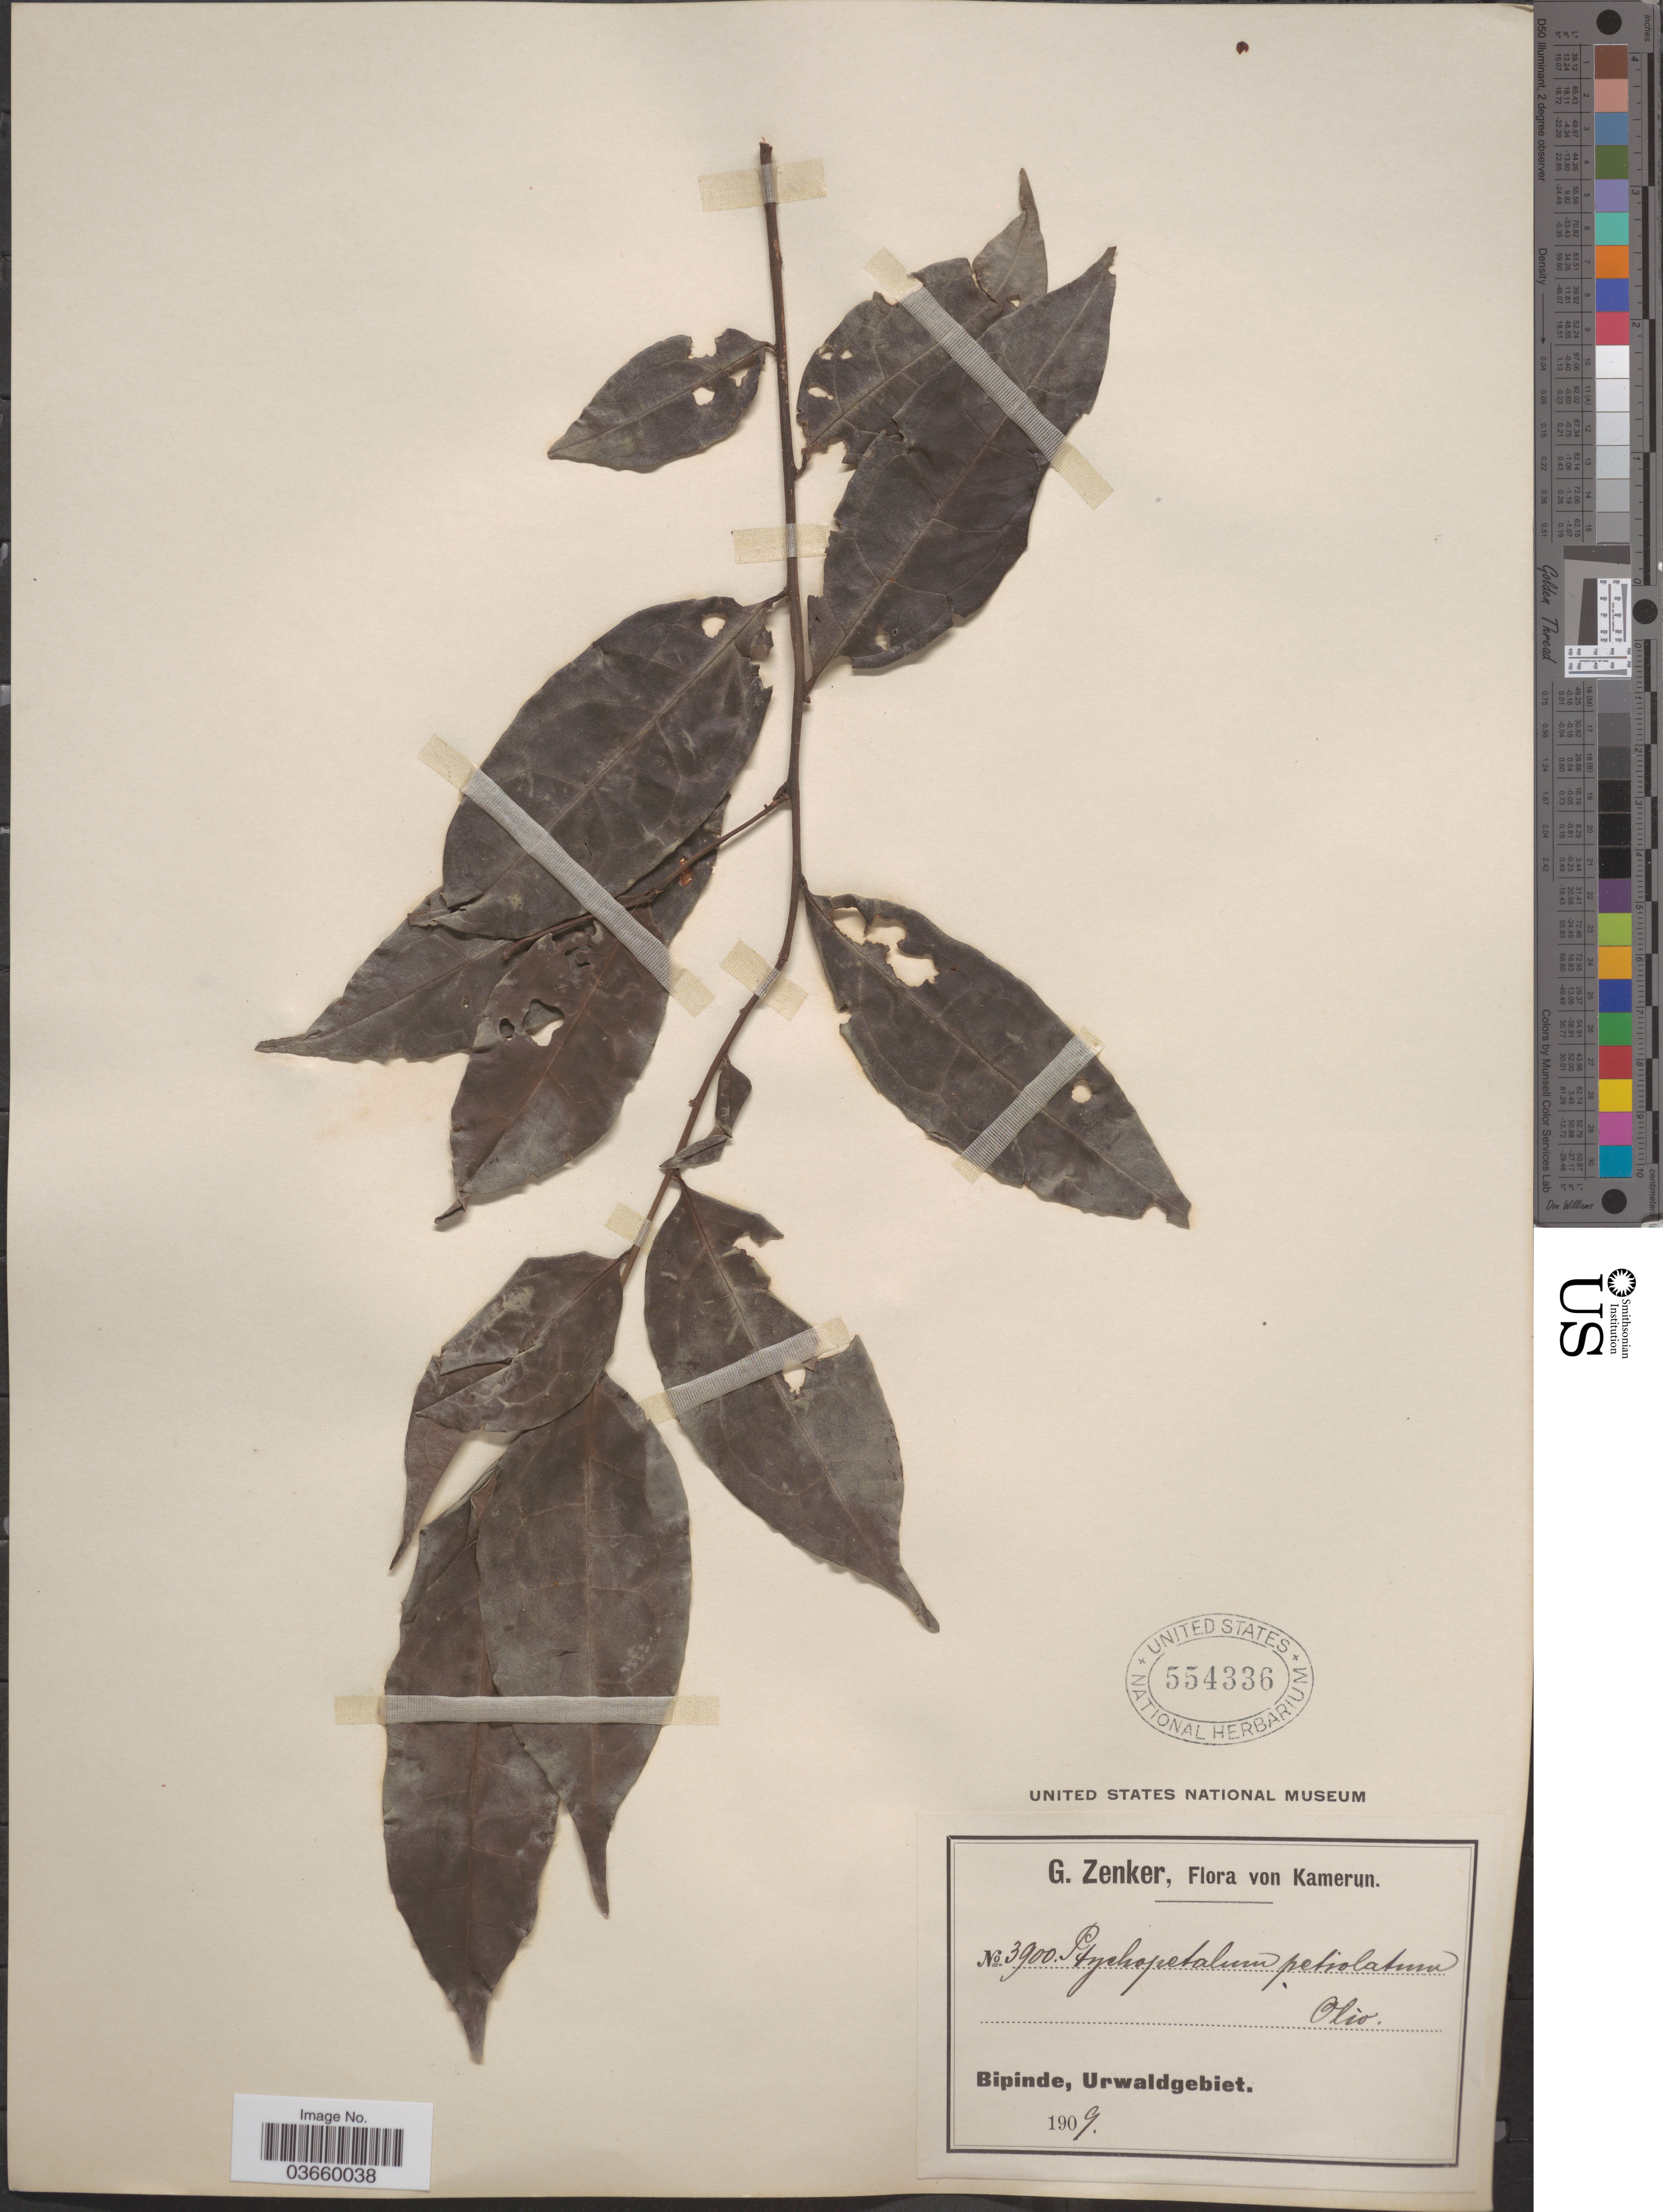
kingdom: Plantae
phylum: Tracheophyta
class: Magnoliopsida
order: Santalales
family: Olacaceae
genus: Ptychopetalum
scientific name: Ptychopetalum petiolatum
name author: Oliv.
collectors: G. A. Zenker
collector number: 3900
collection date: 1909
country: Cameroon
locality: Bipinde, Urwaldgebiet.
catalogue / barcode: US 554336